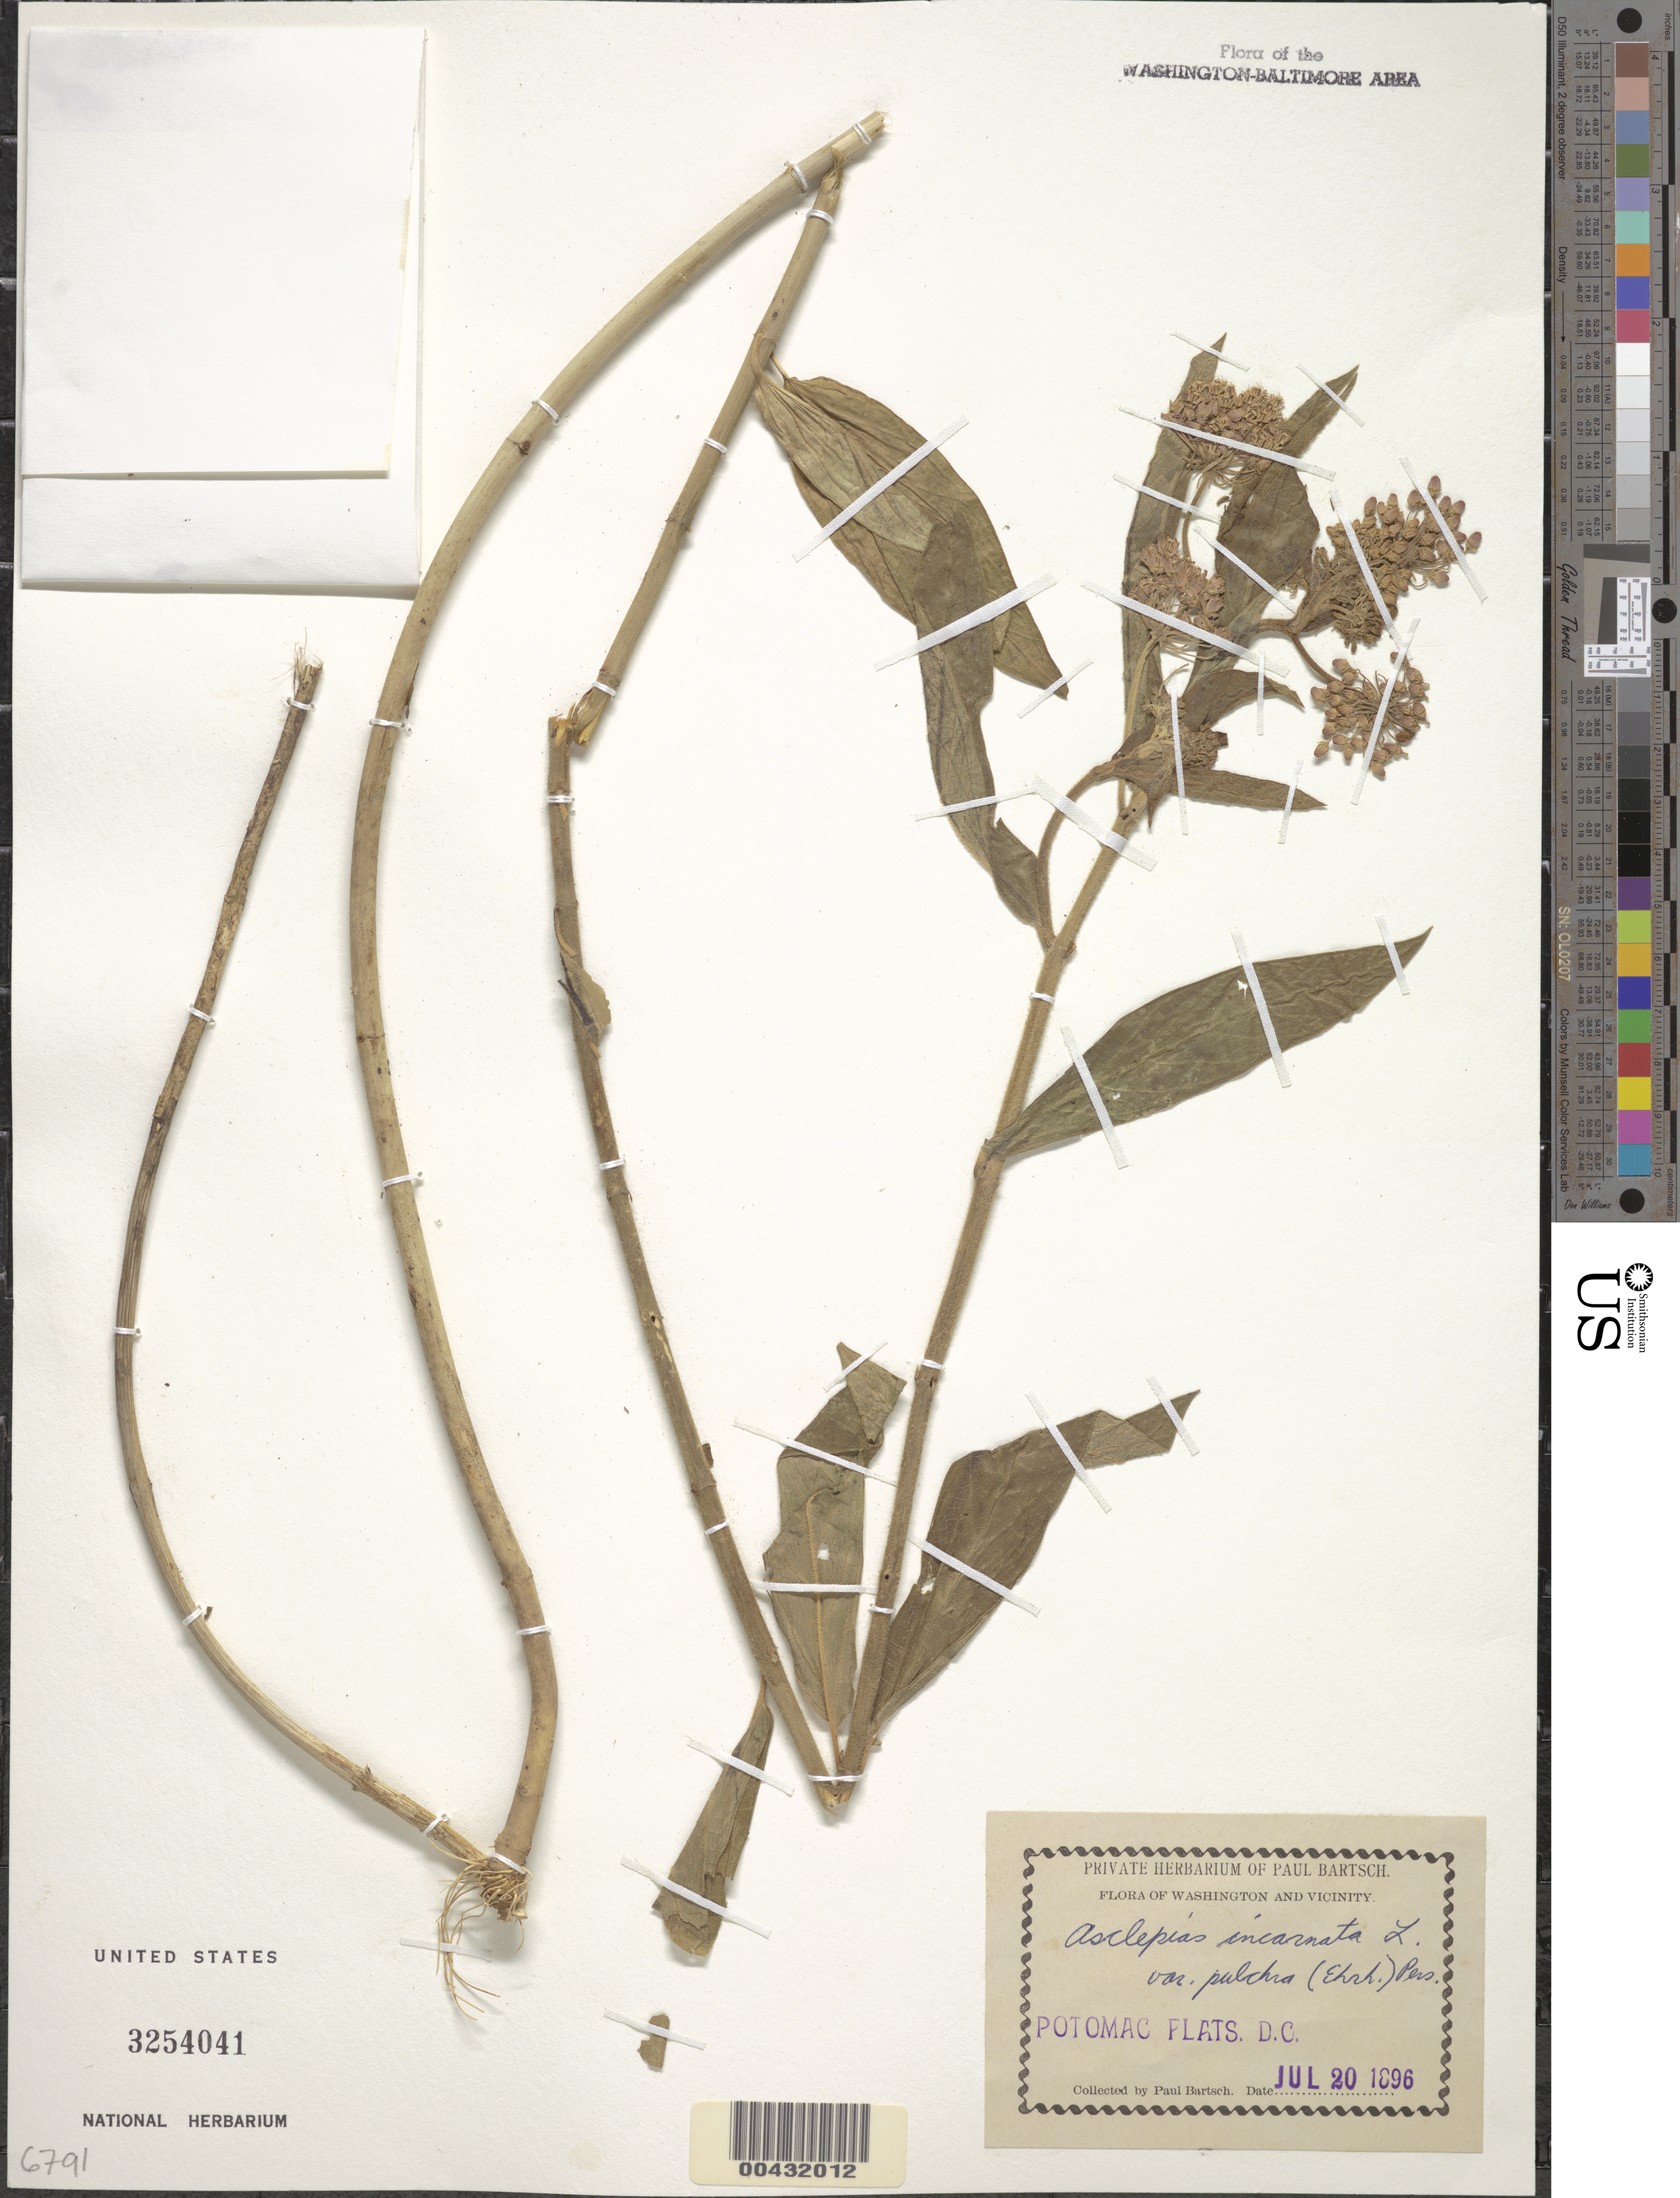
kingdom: Plantae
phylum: Tracheophyta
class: Magnoliopsida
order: Gentianales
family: Apocynaceae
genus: Asclepias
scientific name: Asclepias incarnata subsp. pulchra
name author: (Ehrh. ex Willd.) Woodson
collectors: P. Bartsch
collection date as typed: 20 Jul 1896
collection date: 1896-07-20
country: United States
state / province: District of Columbia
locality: Potomac flats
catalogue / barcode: US 3254041